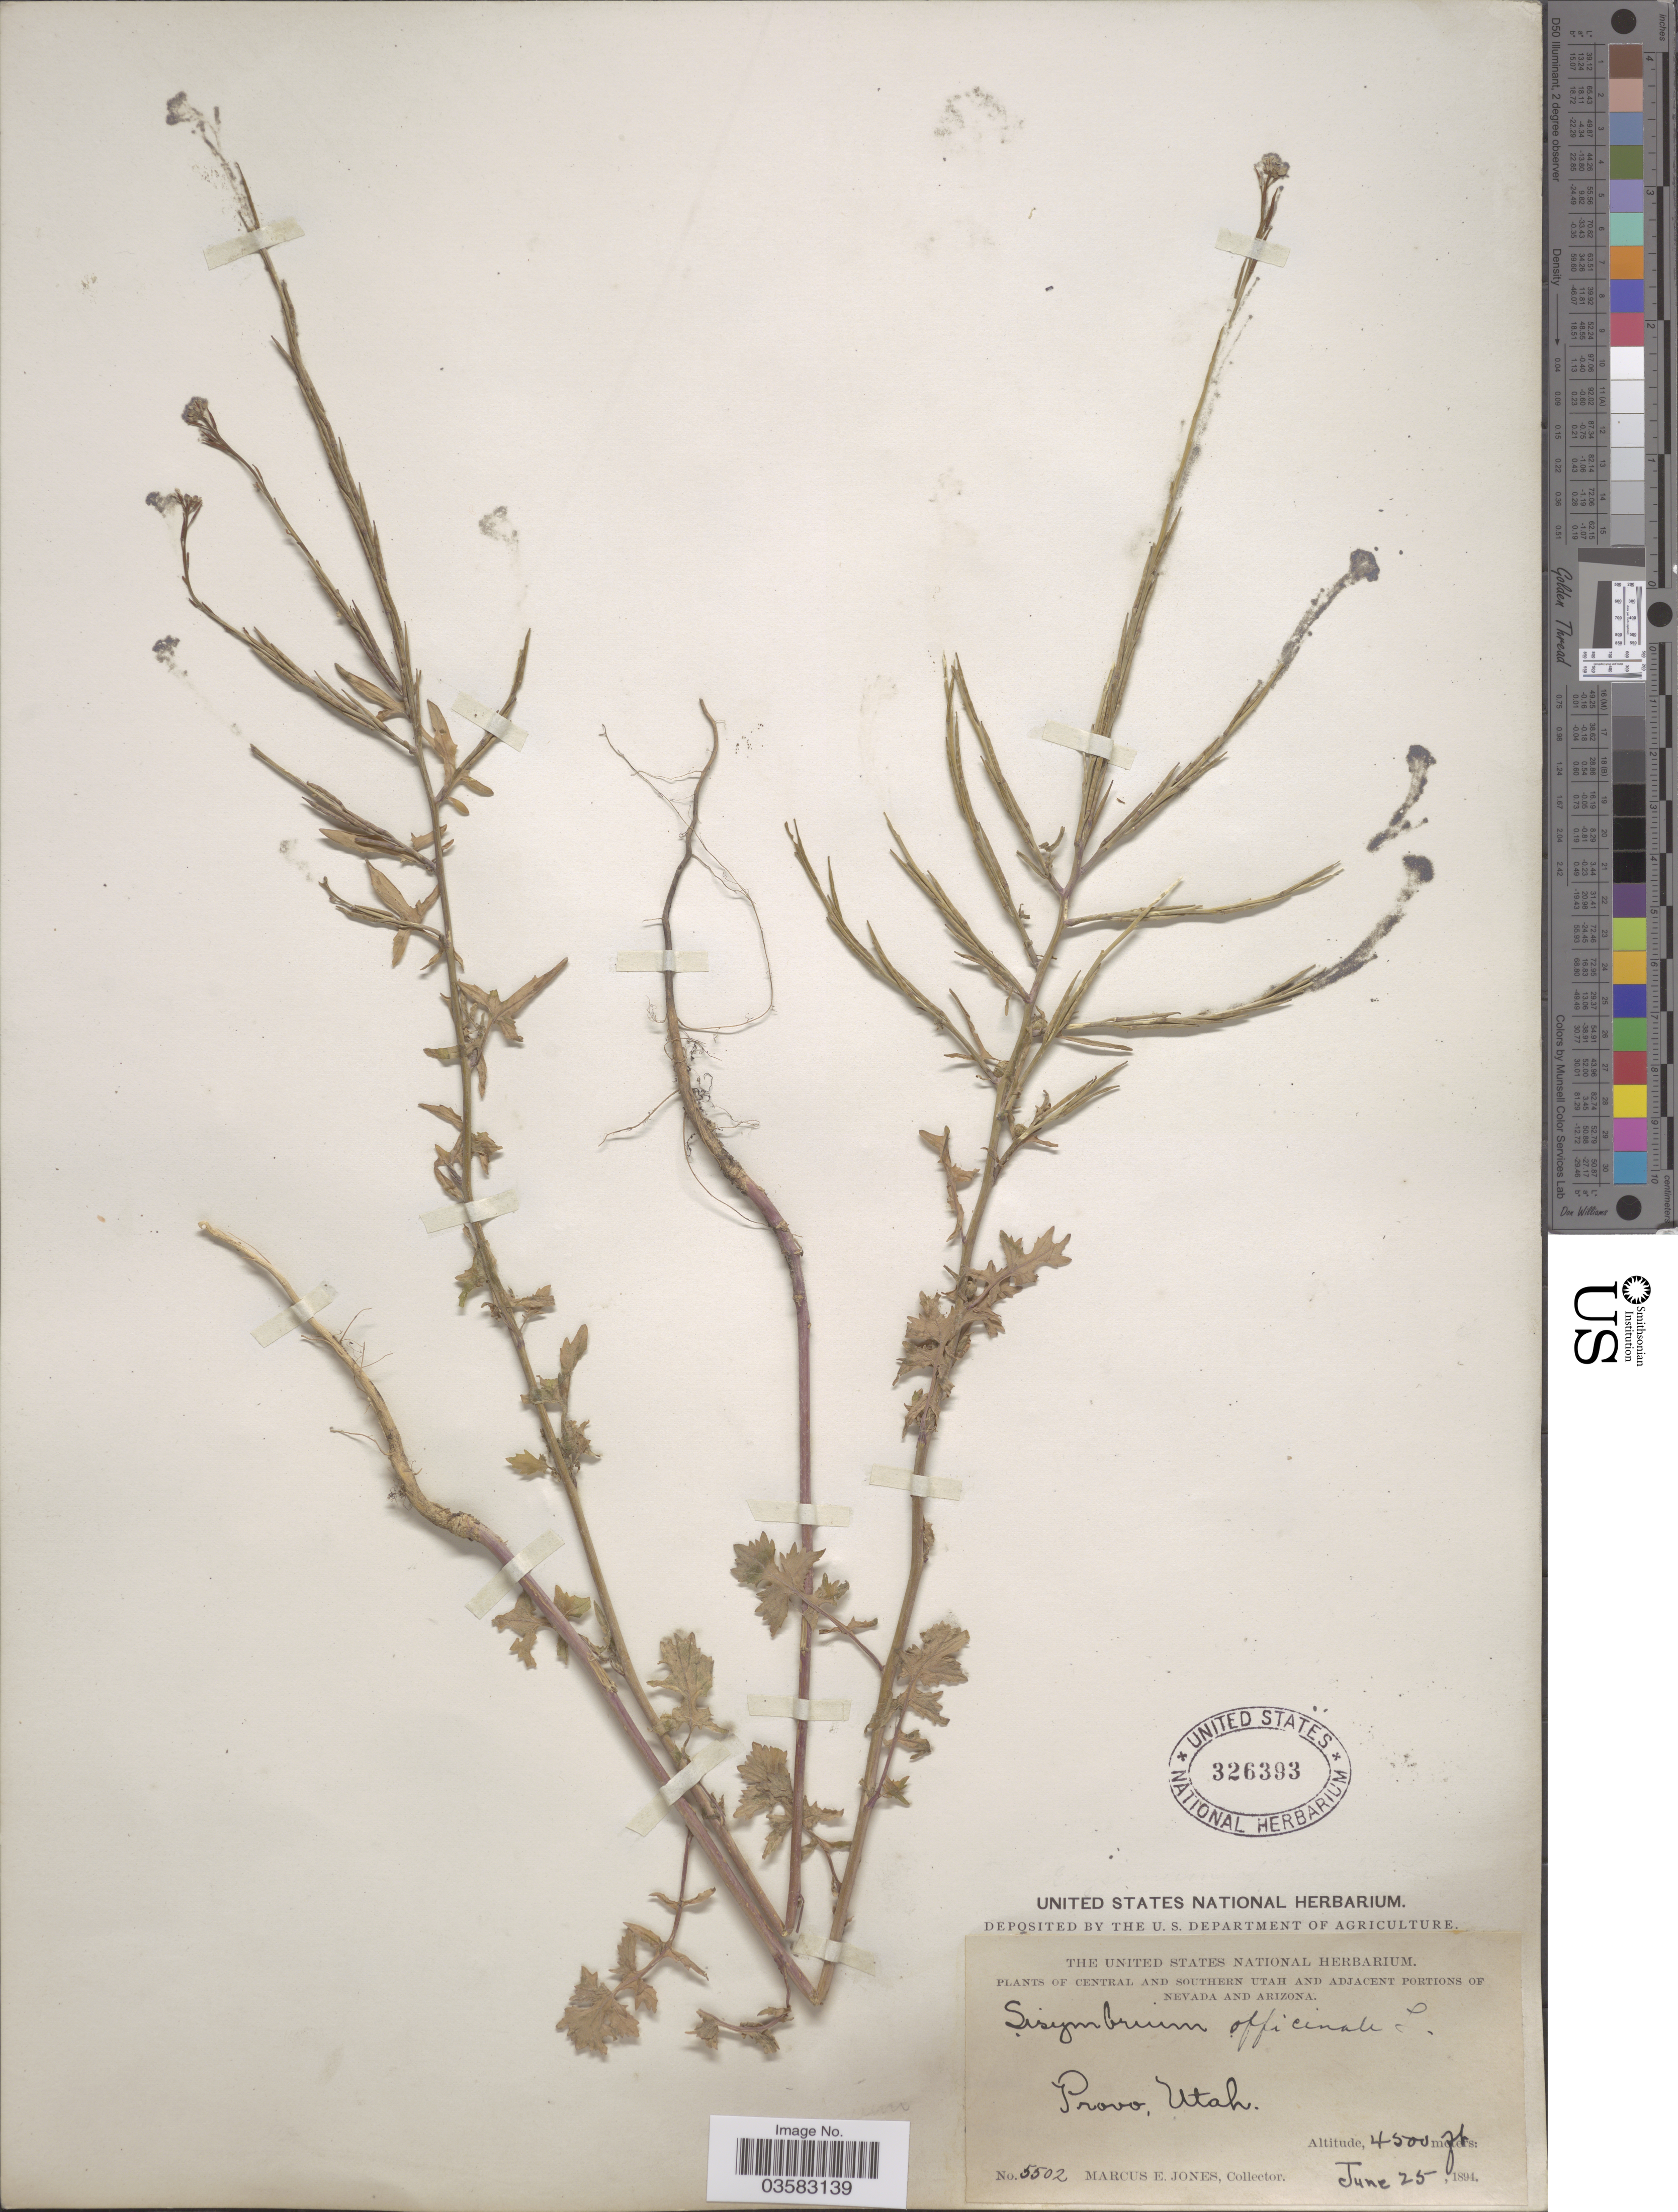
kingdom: Plantae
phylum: Tracheophyta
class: Magnoliopsida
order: Brassicales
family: Brassicaceae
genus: Sisymbrium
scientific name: Sisymbrium officinale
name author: (L.) Scop.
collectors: M. E. Jones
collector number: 5502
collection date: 1894-06-25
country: United States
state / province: Utah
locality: Central and Southern Utah. Provo.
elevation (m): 1372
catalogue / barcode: US 326393